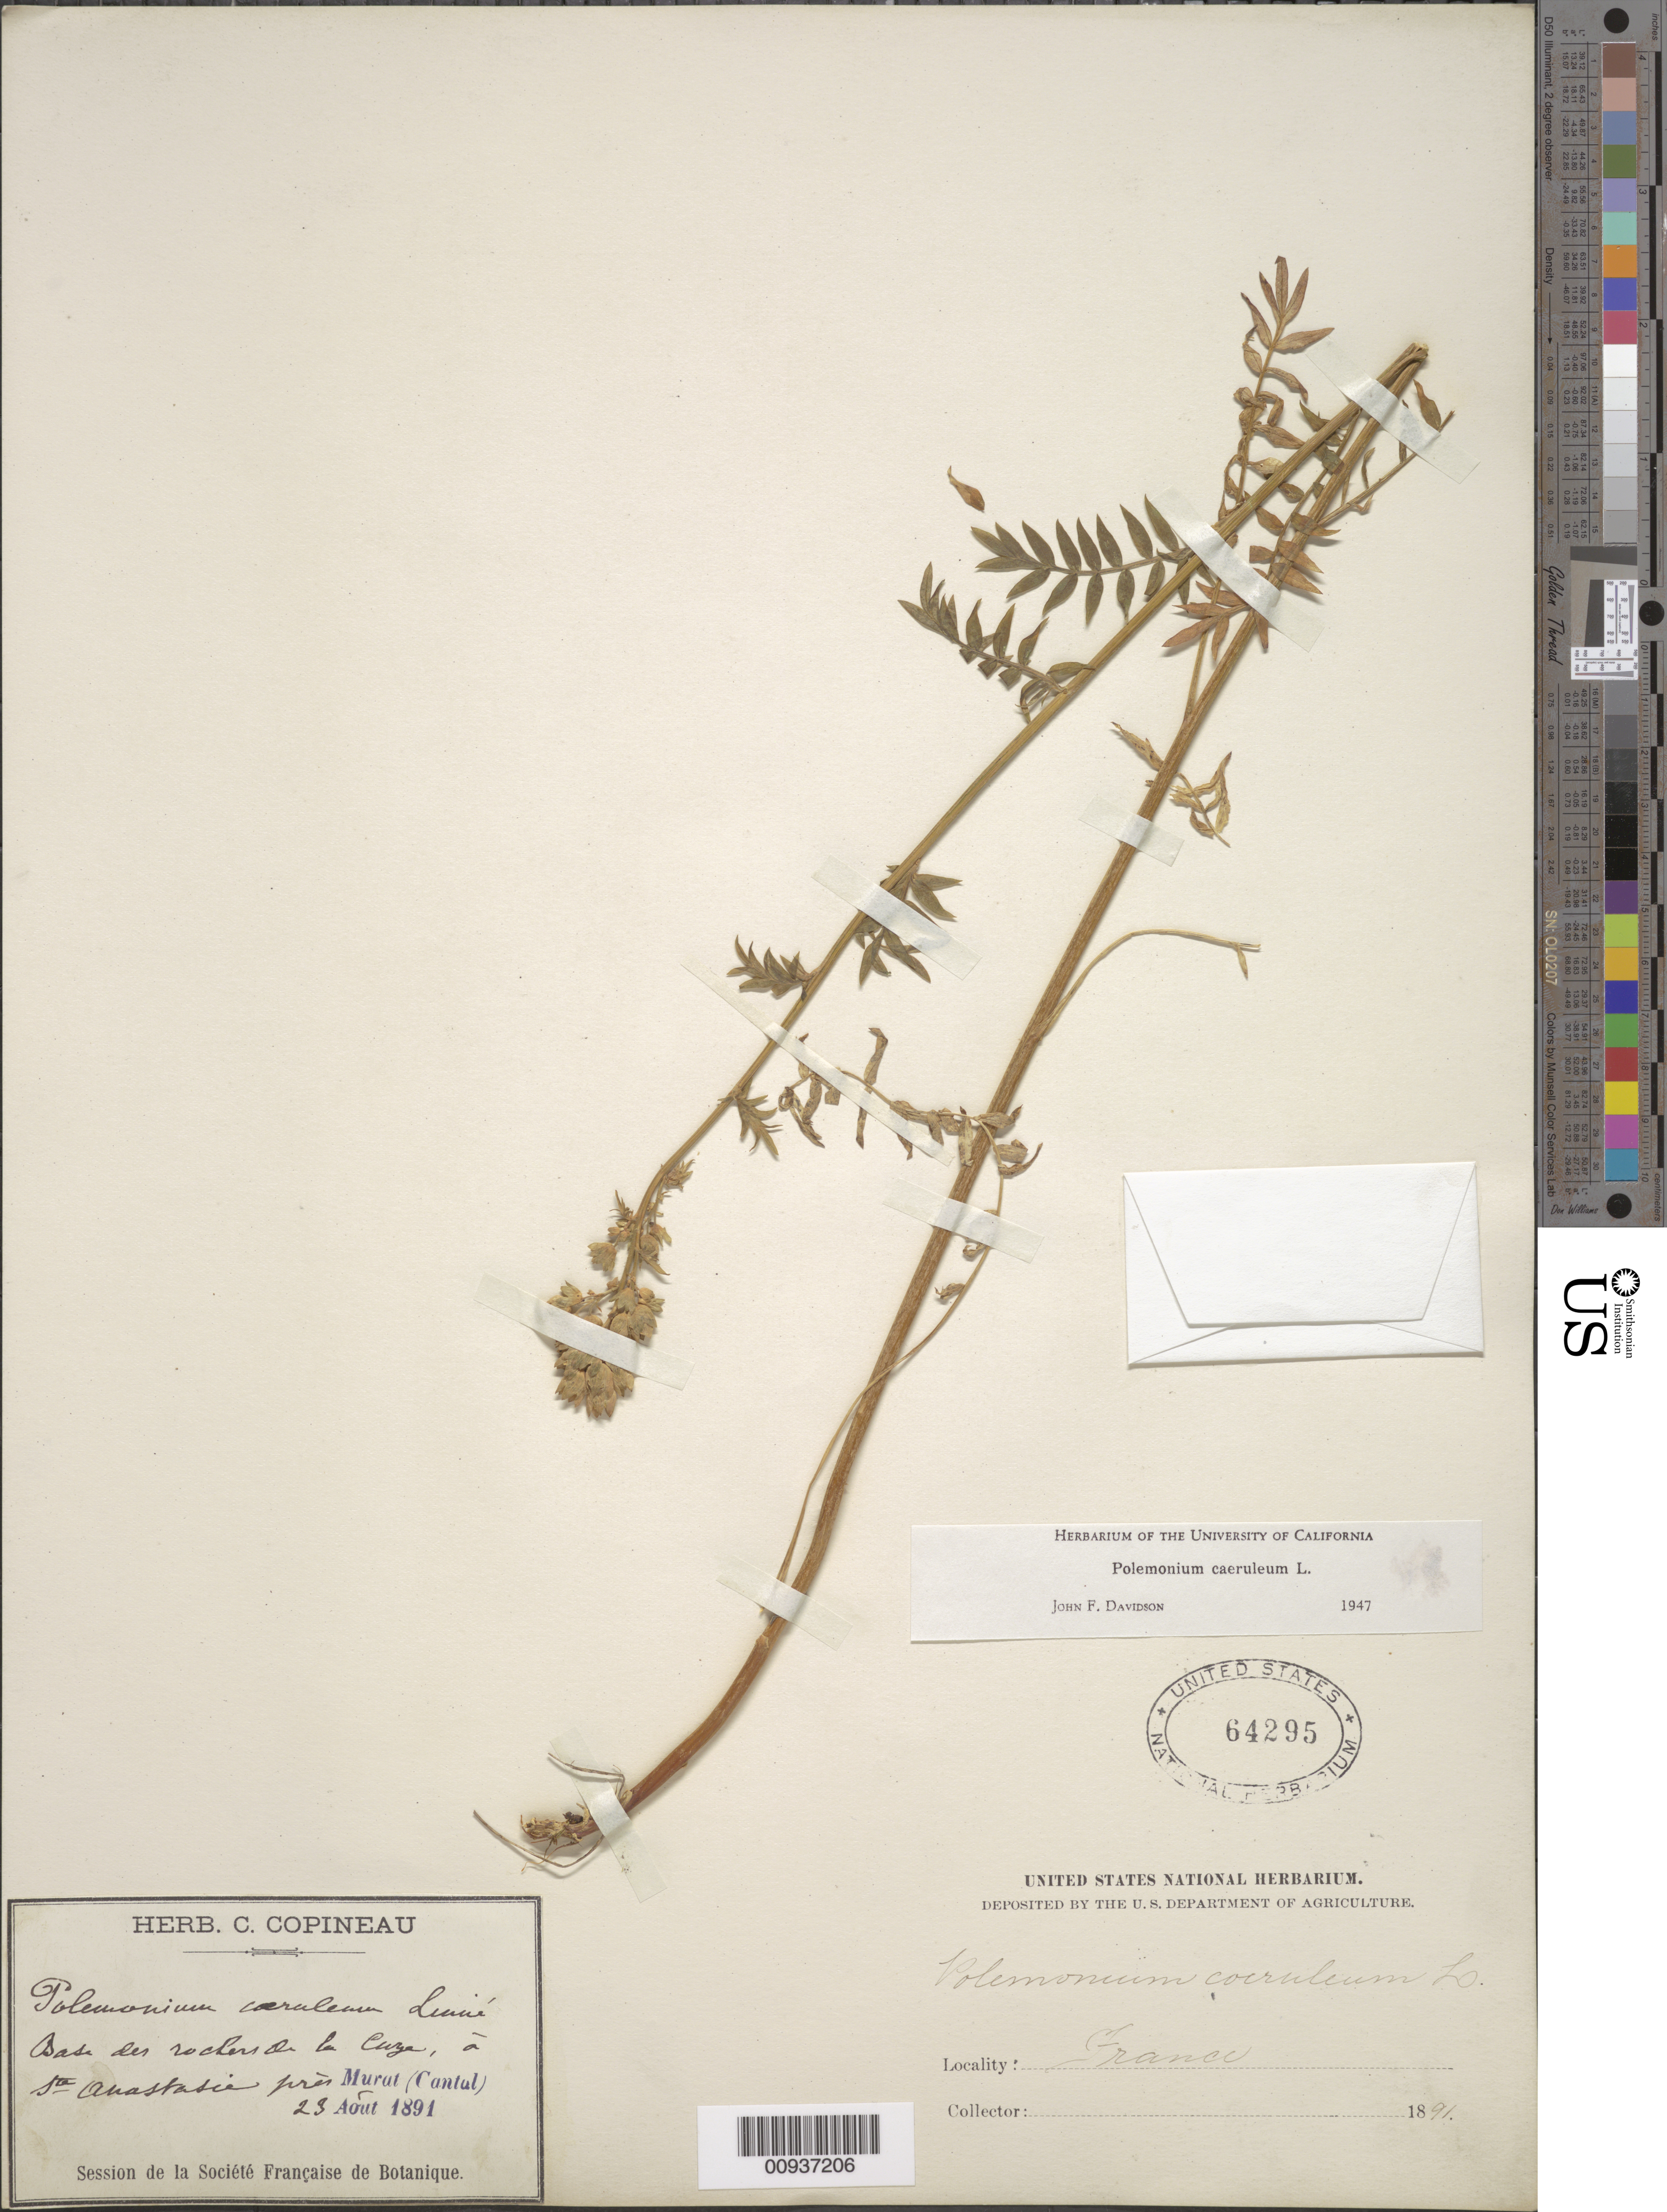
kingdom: Plantae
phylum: Tracheophyta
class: Magnoliopsida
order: Ericales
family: Polemoniaceae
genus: Polemonium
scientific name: Polemonium coeruleum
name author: L.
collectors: C. Copineau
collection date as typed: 23 Aug 1891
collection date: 1891-08-23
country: France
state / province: Auvergne-Rhône-Alpes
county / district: Cantal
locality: [ ] der rochers au la Cuza, a [ouashhasci]. Murat (Cantal)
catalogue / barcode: US 64295